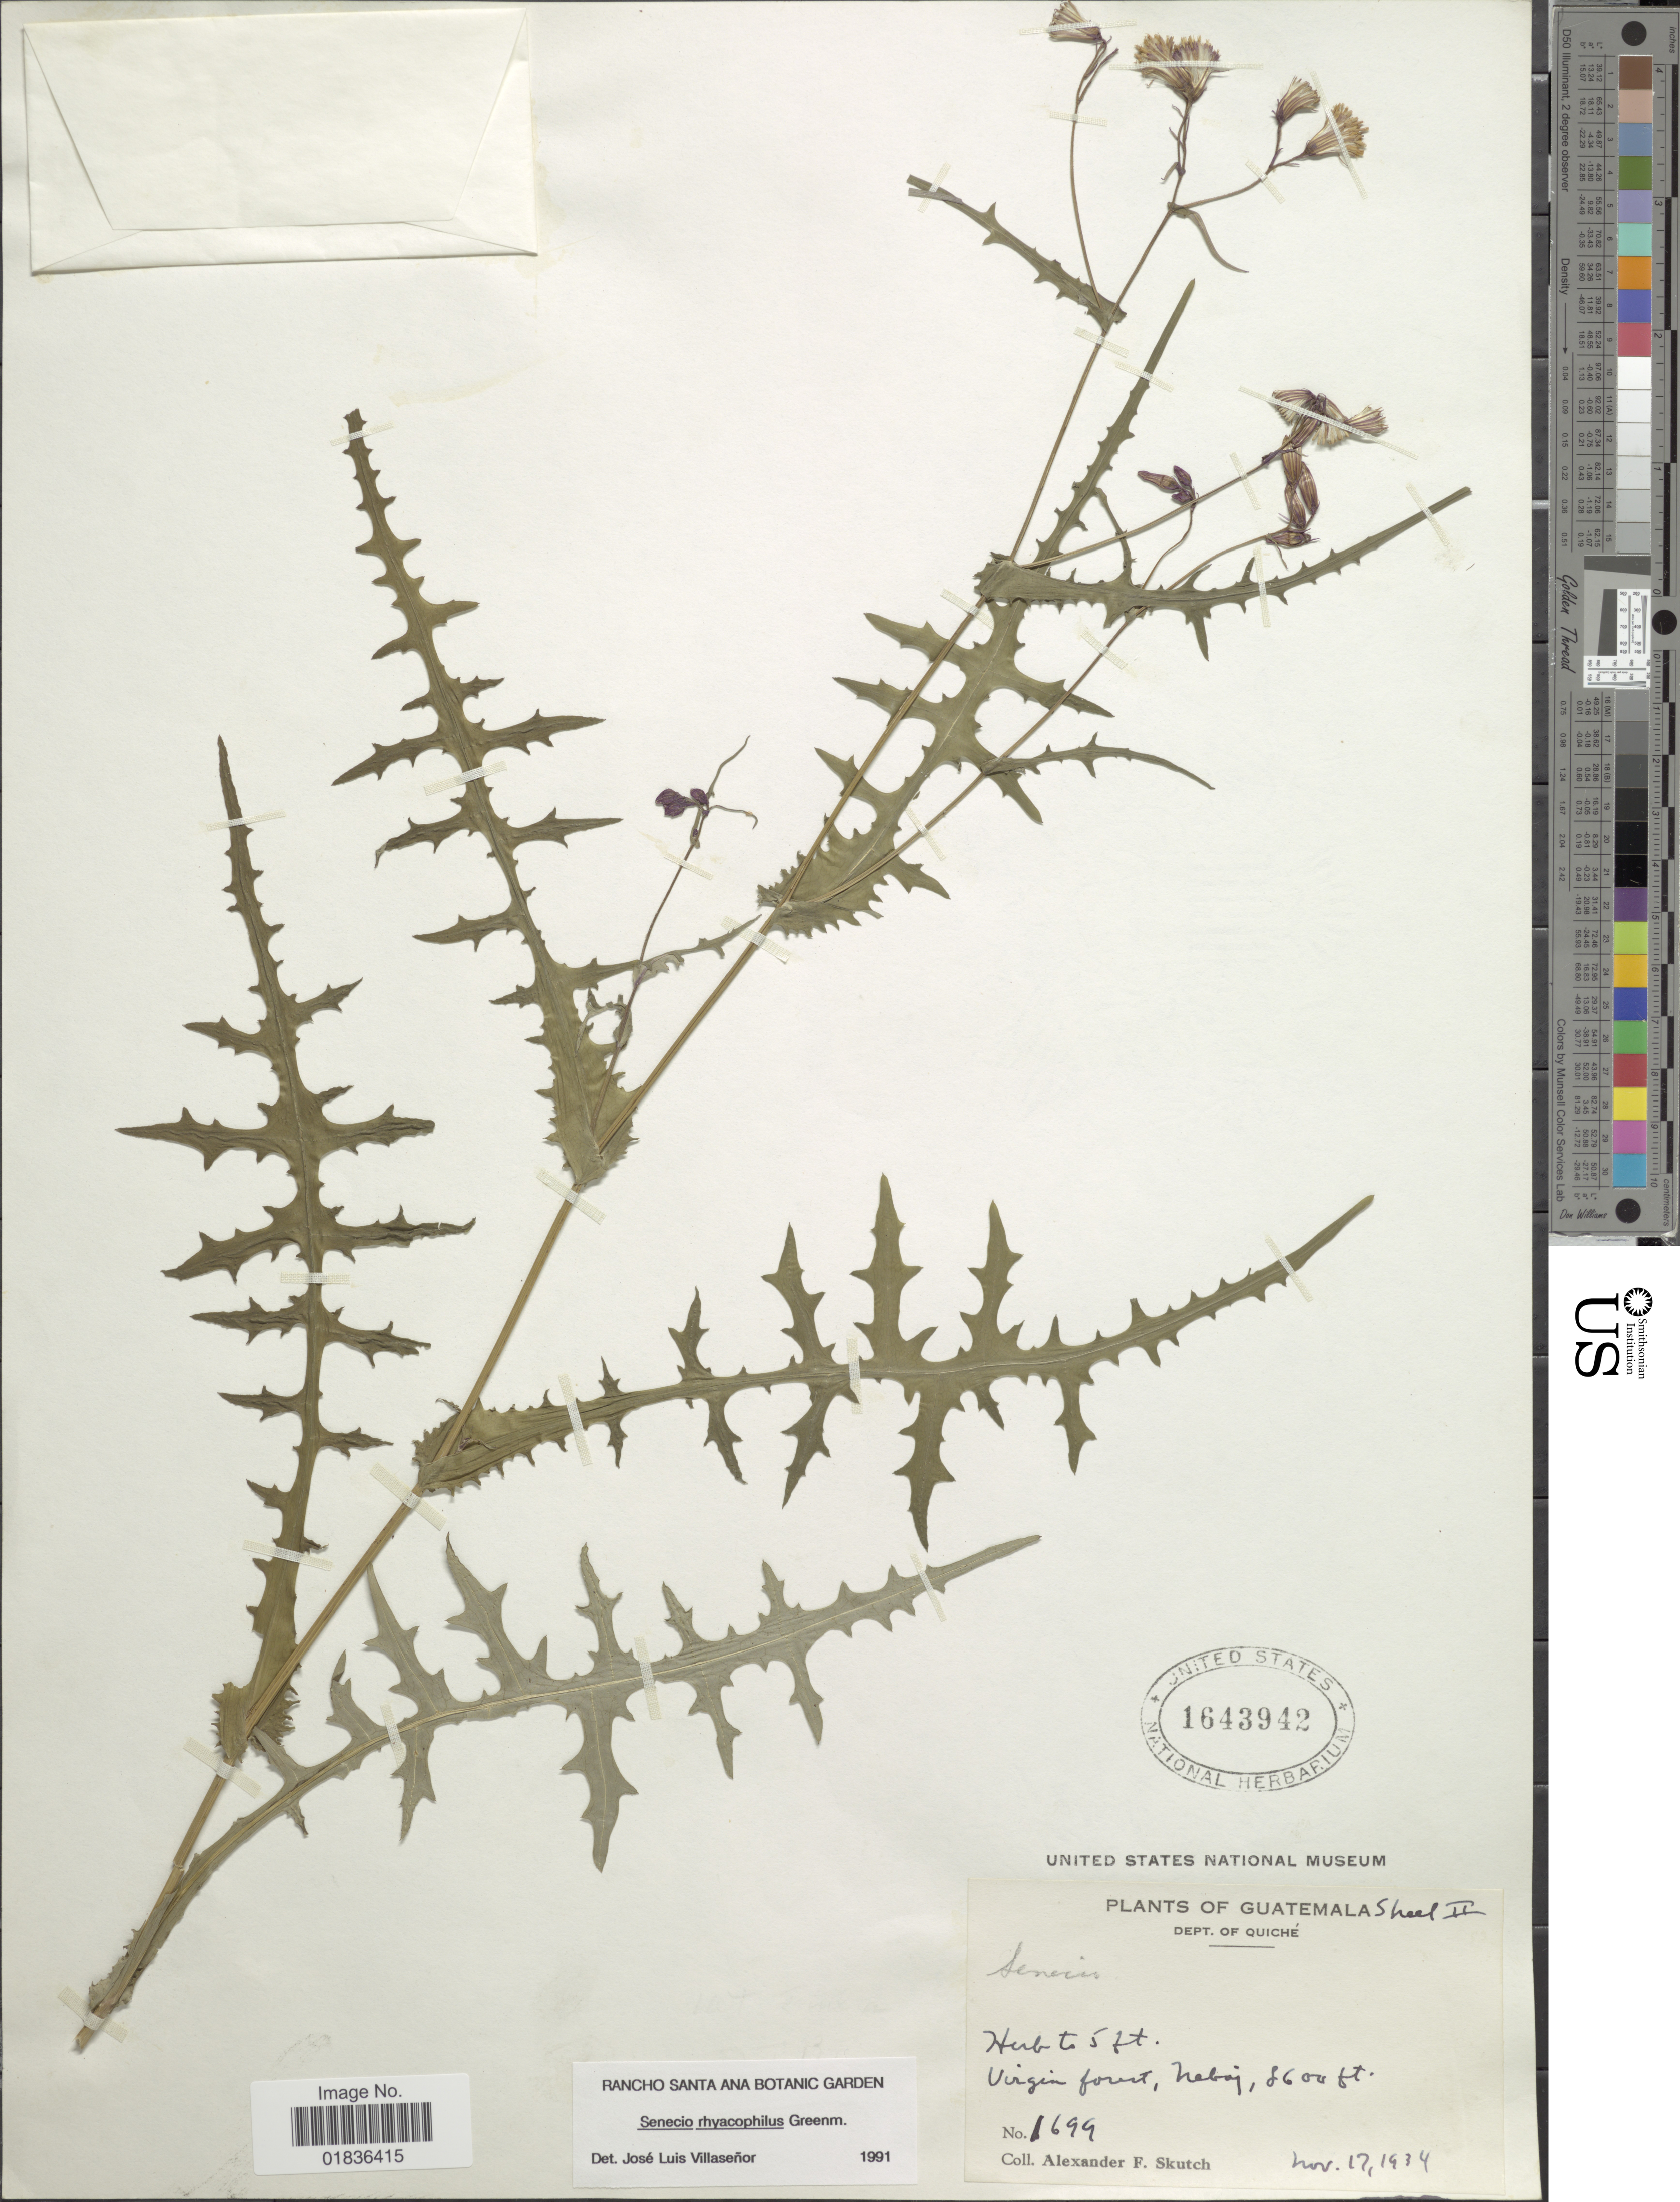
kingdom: Plantae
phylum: Tracheophyta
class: Magnoliopsida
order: Asterales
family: Asteraceae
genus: Senecio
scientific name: Senecio rhyacophilus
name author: Greenm.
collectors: A. F. Skutch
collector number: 1699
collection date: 1934-11-17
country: Guatemala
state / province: El Quiché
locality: Quiche, Virgin forest, Nebaj.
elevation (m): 2621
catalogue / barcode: US 1643942